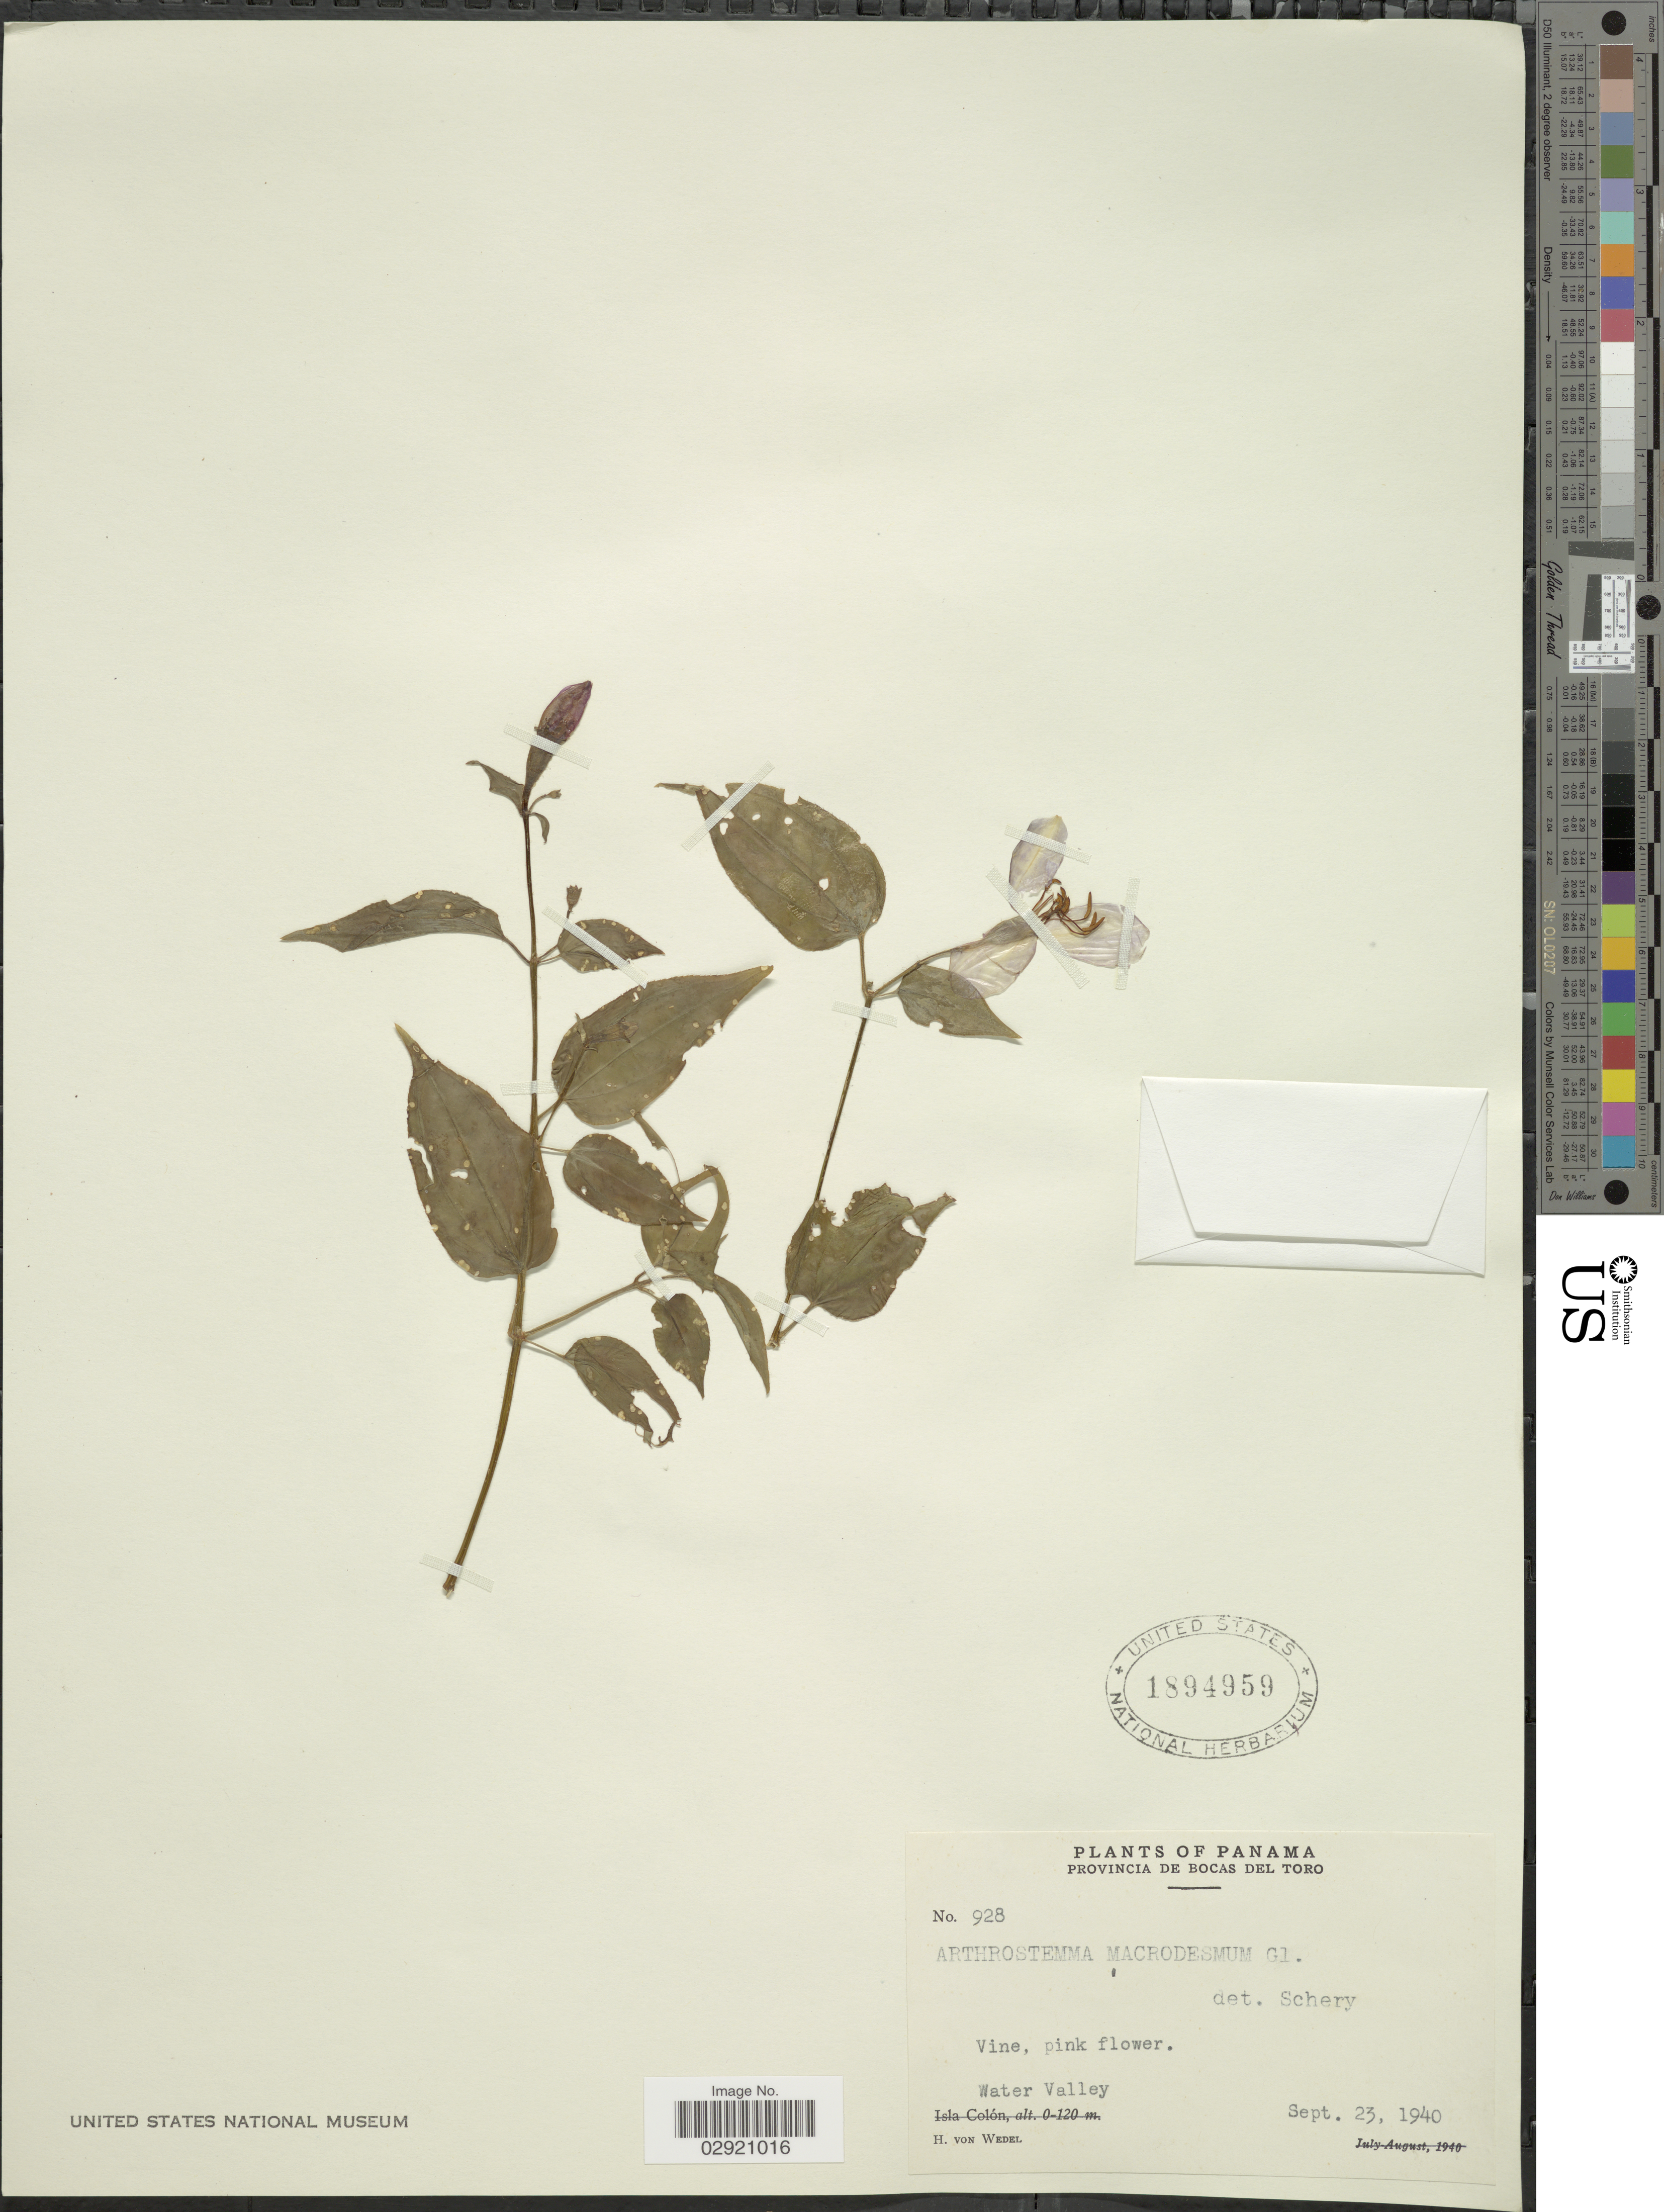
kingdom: Plantae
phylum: Tracheophyta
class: Magnoliopsida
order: Myrtales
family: Melastomataceae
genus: Arthrostemma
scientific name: Arthrostemma ciliatum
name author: Pav. ex D. Don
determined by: Strong, Mark T., (BOT), Smithsonian Institution - National Museum of Natural History (UNITED STATES)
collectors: H. von Wedel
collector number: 928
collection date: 1940-09-23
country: Panama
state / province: Bocas del Toro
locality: Water Valley.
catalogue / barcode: US 1894959